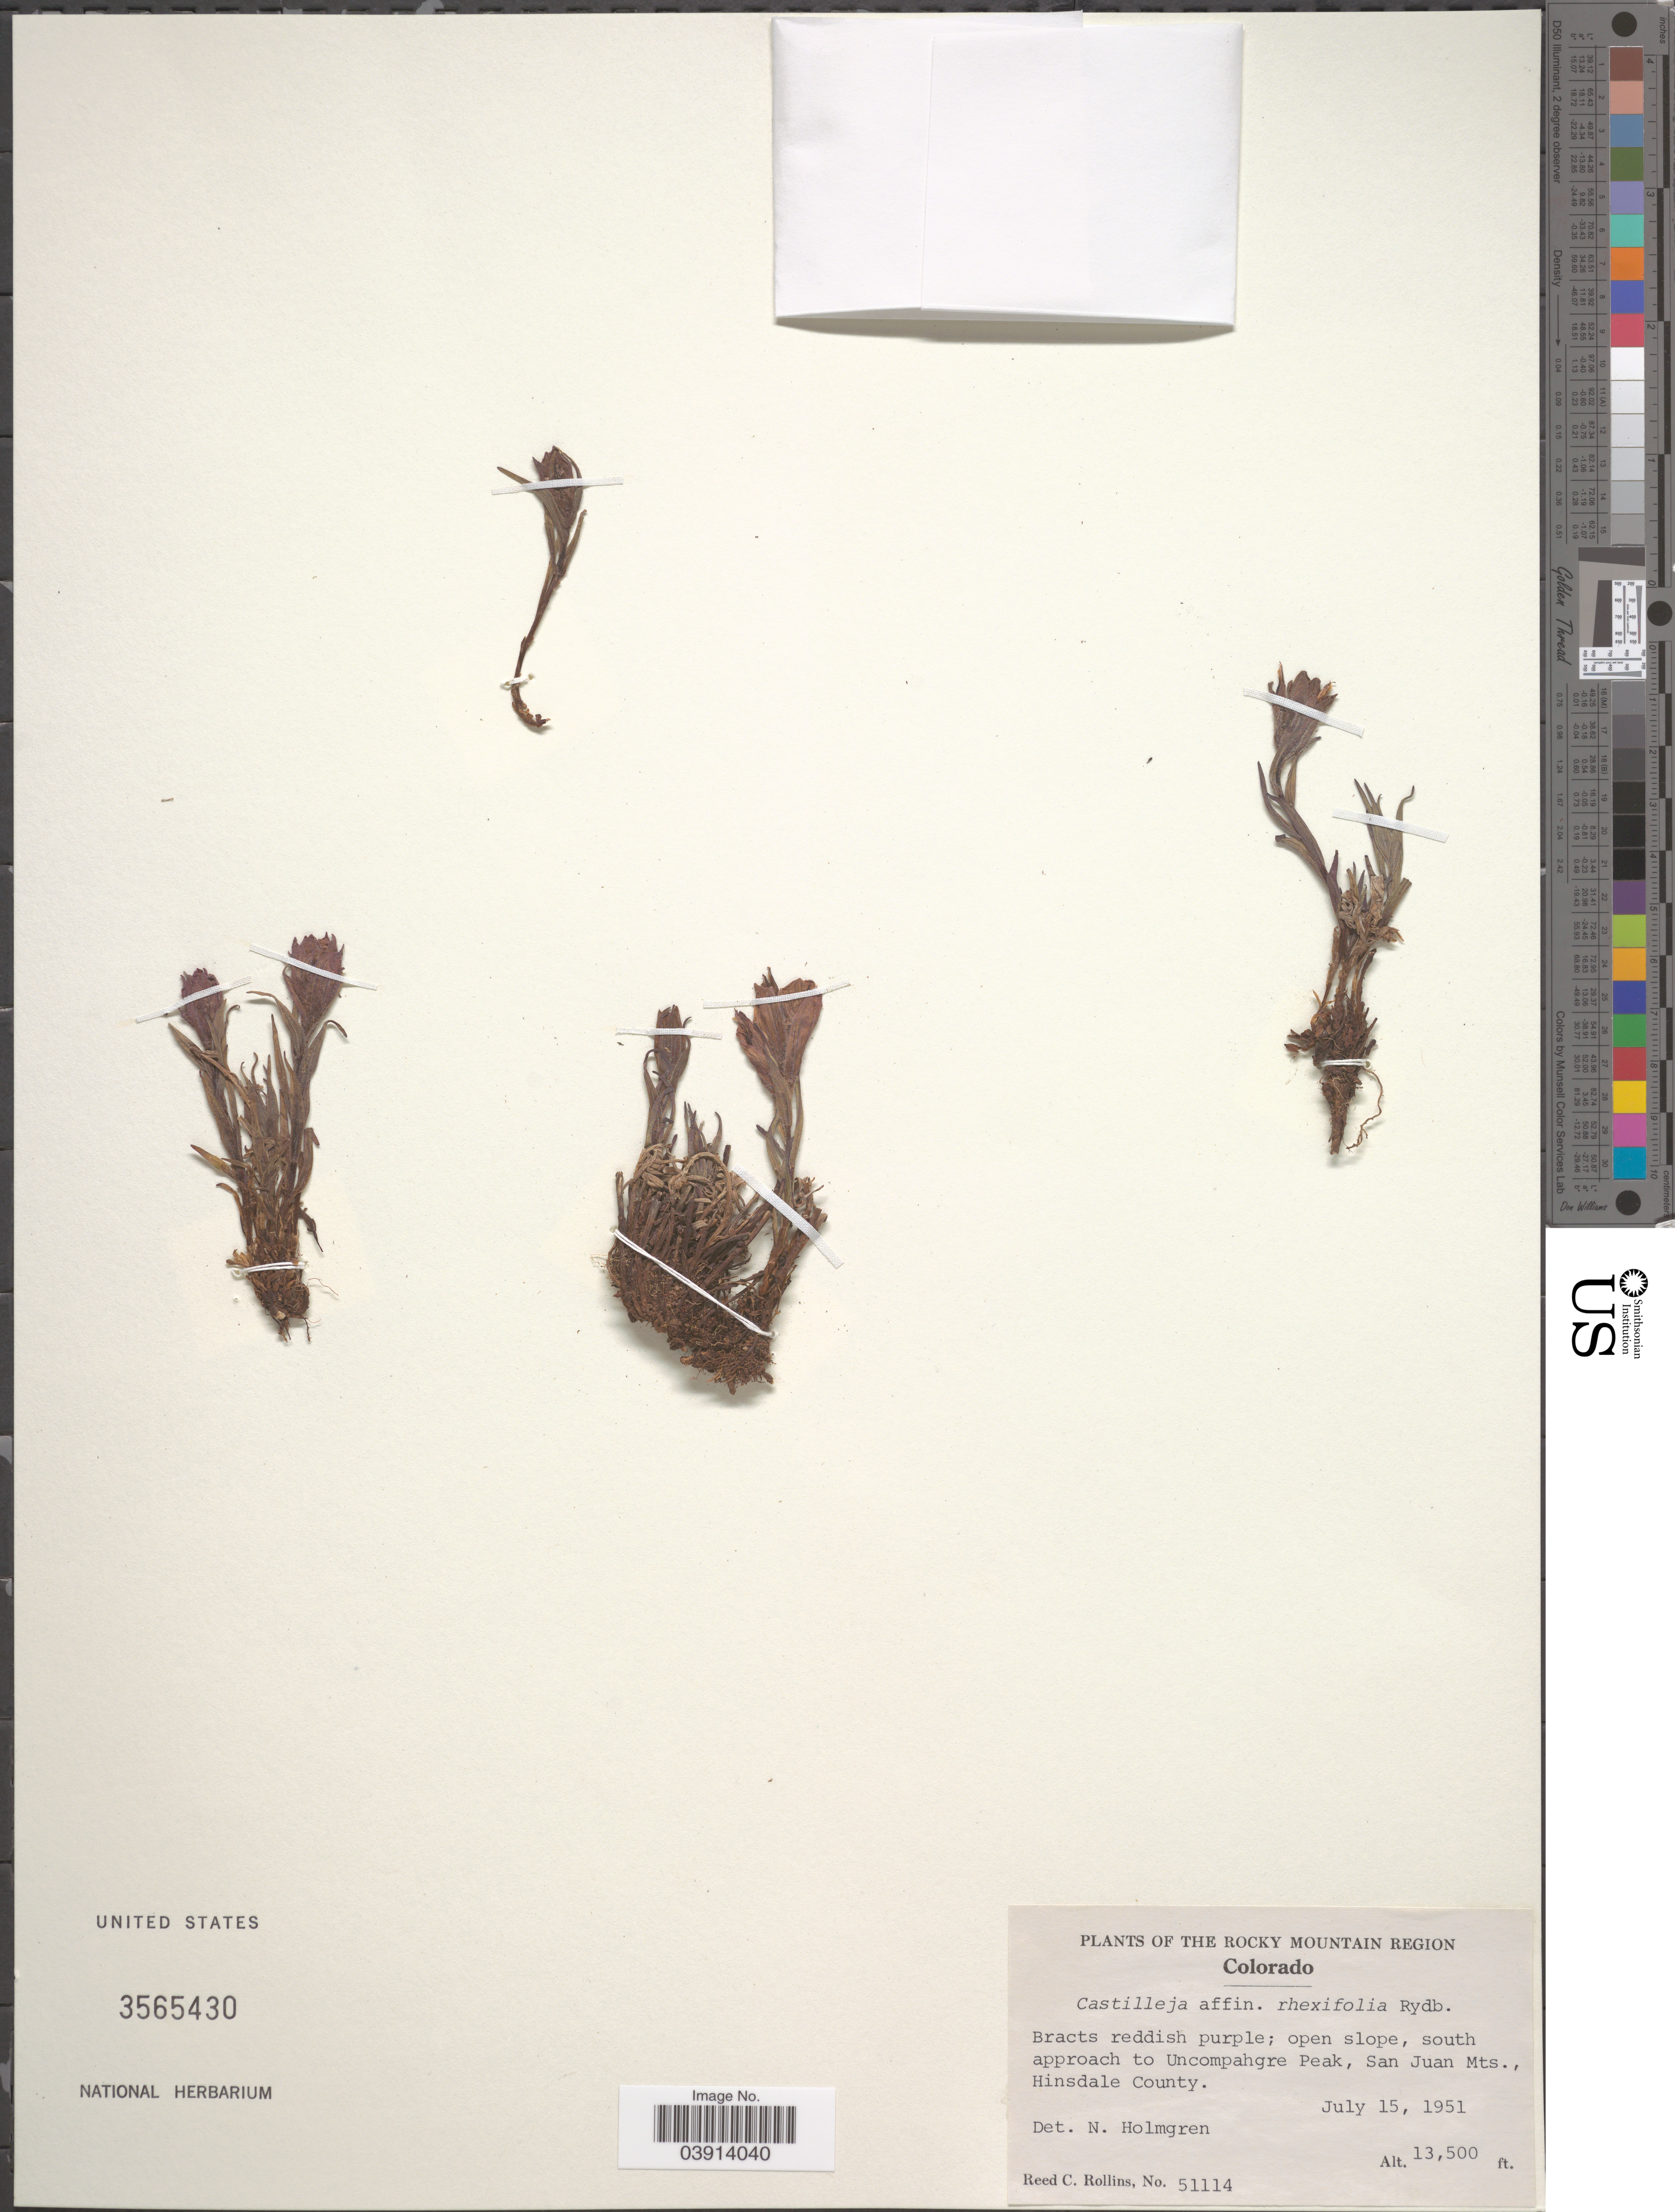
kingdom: Plantae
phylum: Tracheophyta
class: Magnoliopsida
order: Lamiales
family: Orobanchaceae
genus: Castilleja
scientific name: Castilleja rhexiifolia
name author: Rydb.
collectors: R. C. Rollins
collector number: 51114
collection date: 1951-07-15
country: United States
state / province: Colorado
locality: The Rocky Mountain Region. Open slope, approach to Uncompahgre Peak, San Juan Mts., Hinsdale County.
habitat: open slope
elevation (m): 4115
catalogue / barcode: US 3565430